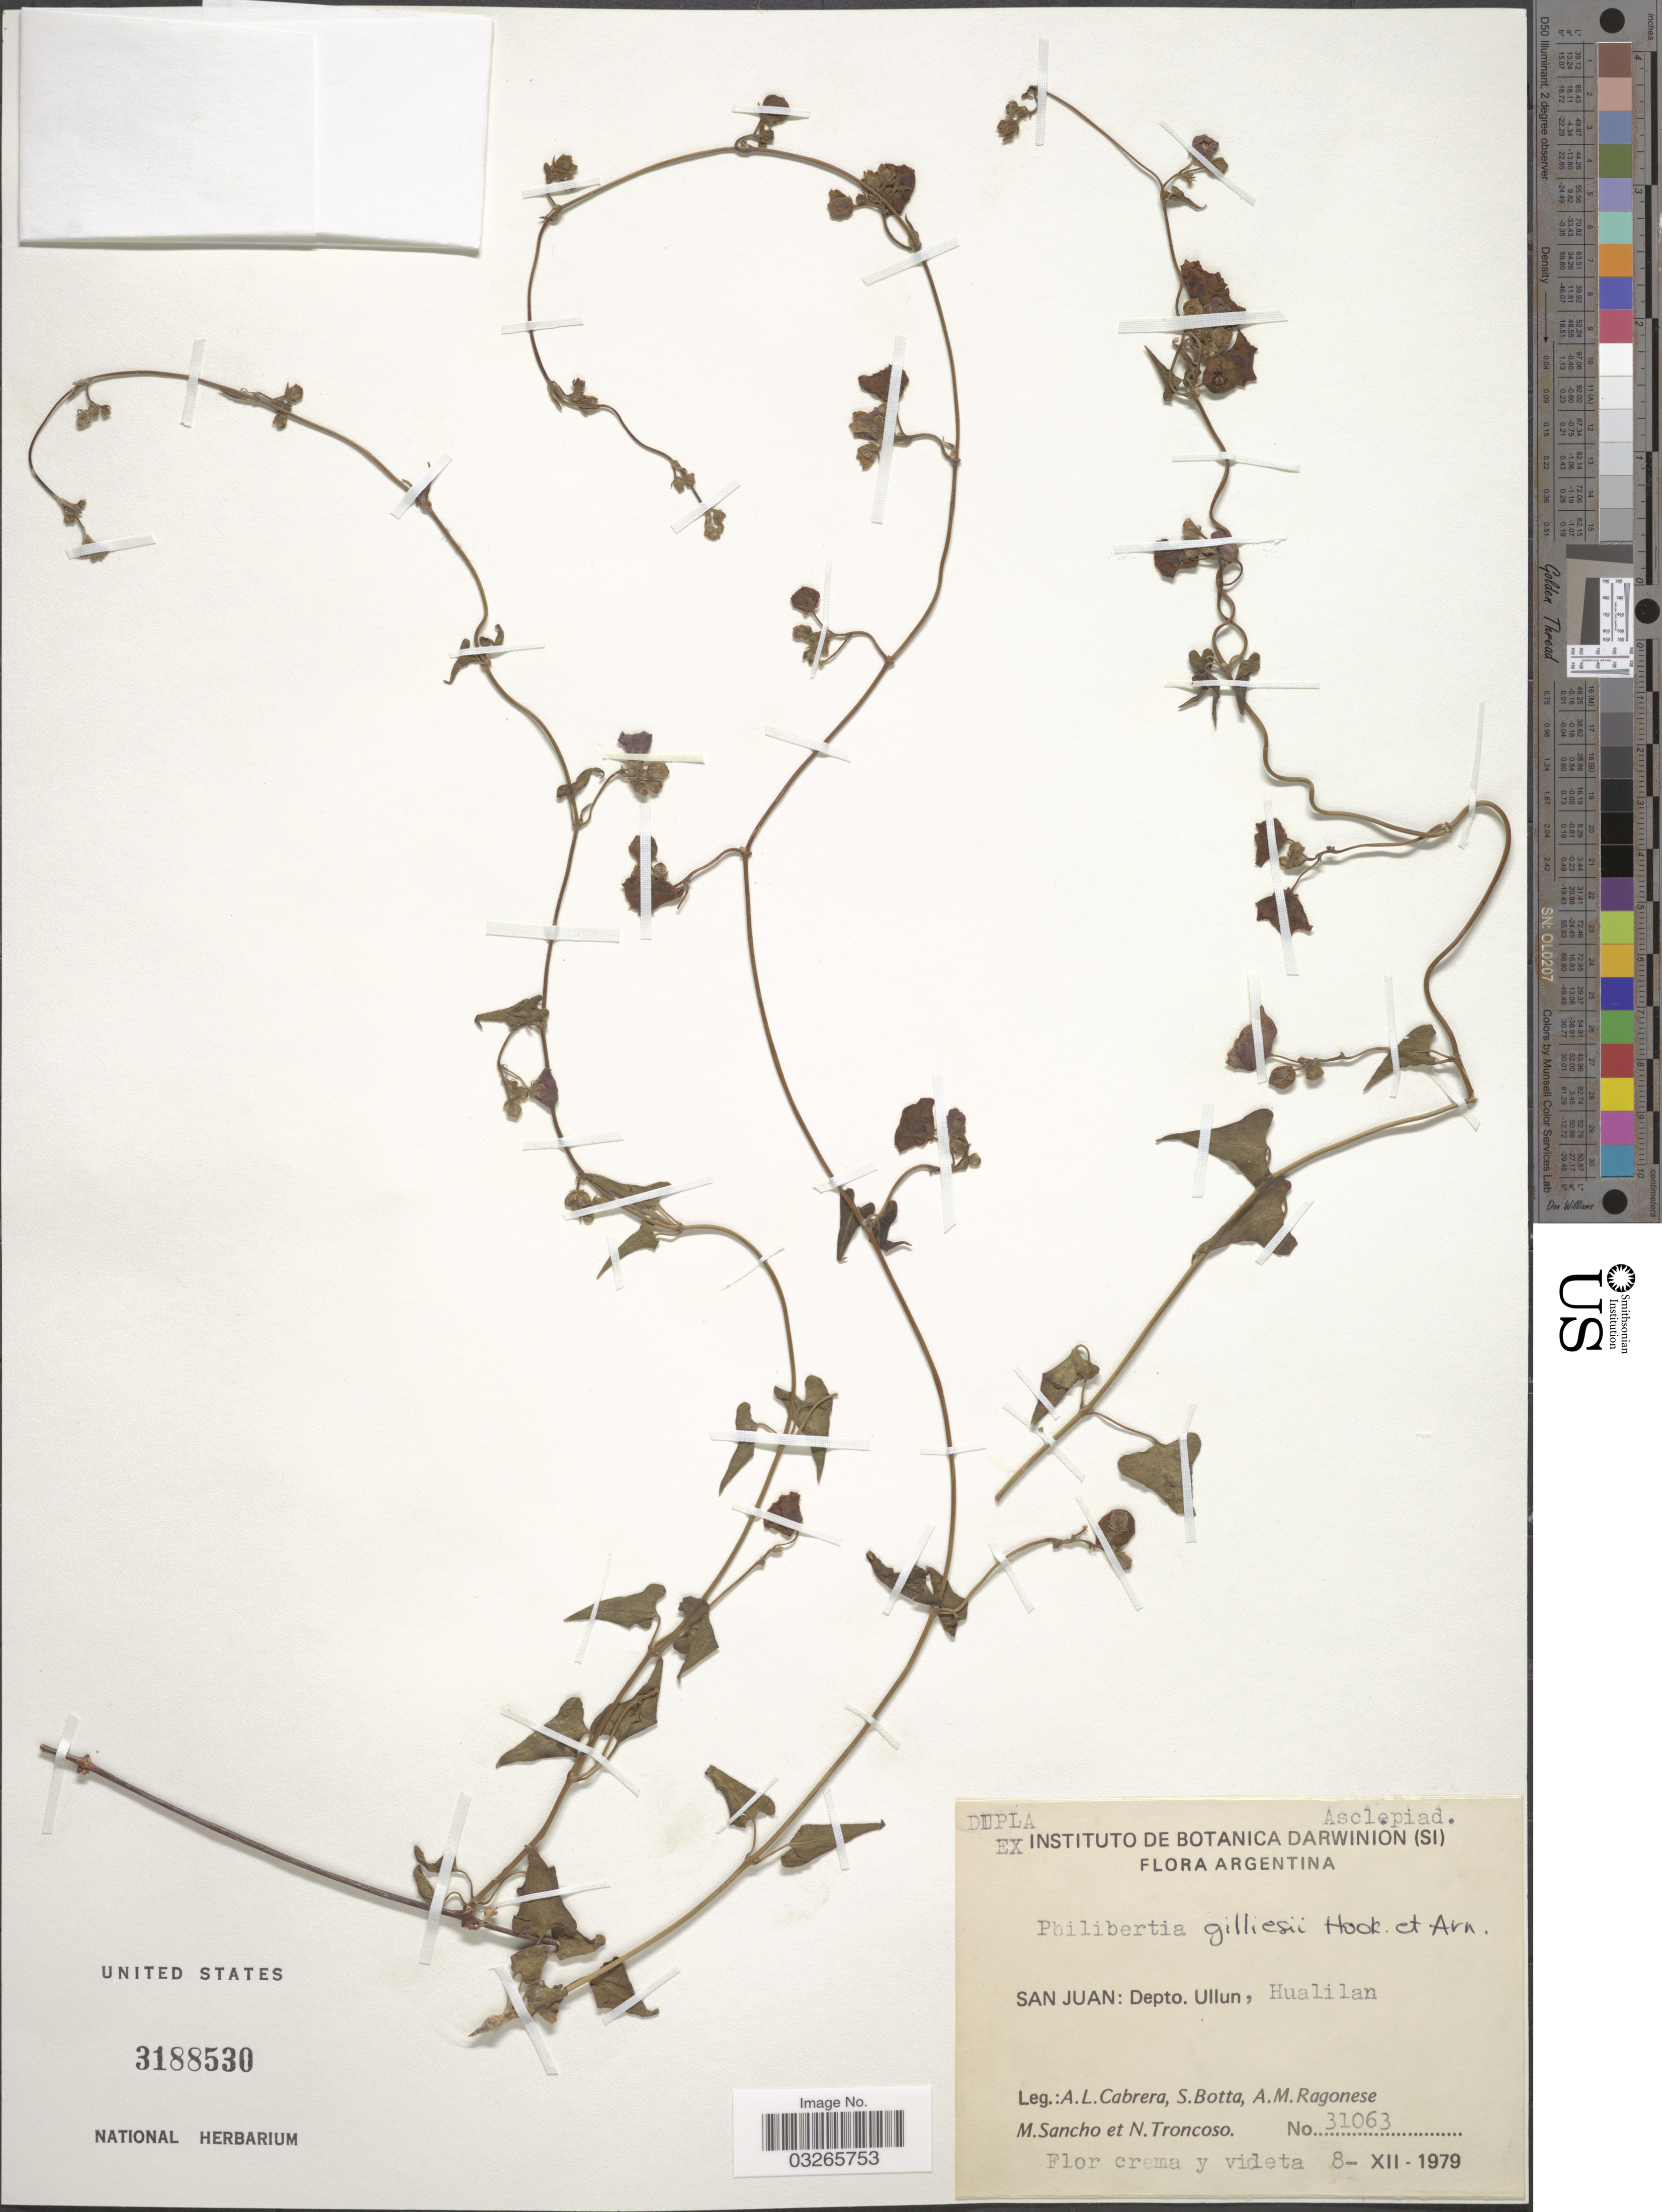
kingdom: Plantae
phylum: Tracheophyta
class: Magnoliopsida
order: Gentianales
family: Apocynaceae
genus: Sarcostemma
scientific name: Sarcostemma gilliesii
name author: (Hook. & Arn.) Decne.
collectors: A. L. Cabrera, S. Botta, A. Ragonese, M. L. Sancho & N. Troncoso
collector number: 31063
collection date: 1979-12-08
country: Argentina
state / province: San Juan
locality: Depto. Ullun, Hualilan.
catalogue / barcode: US 3188530